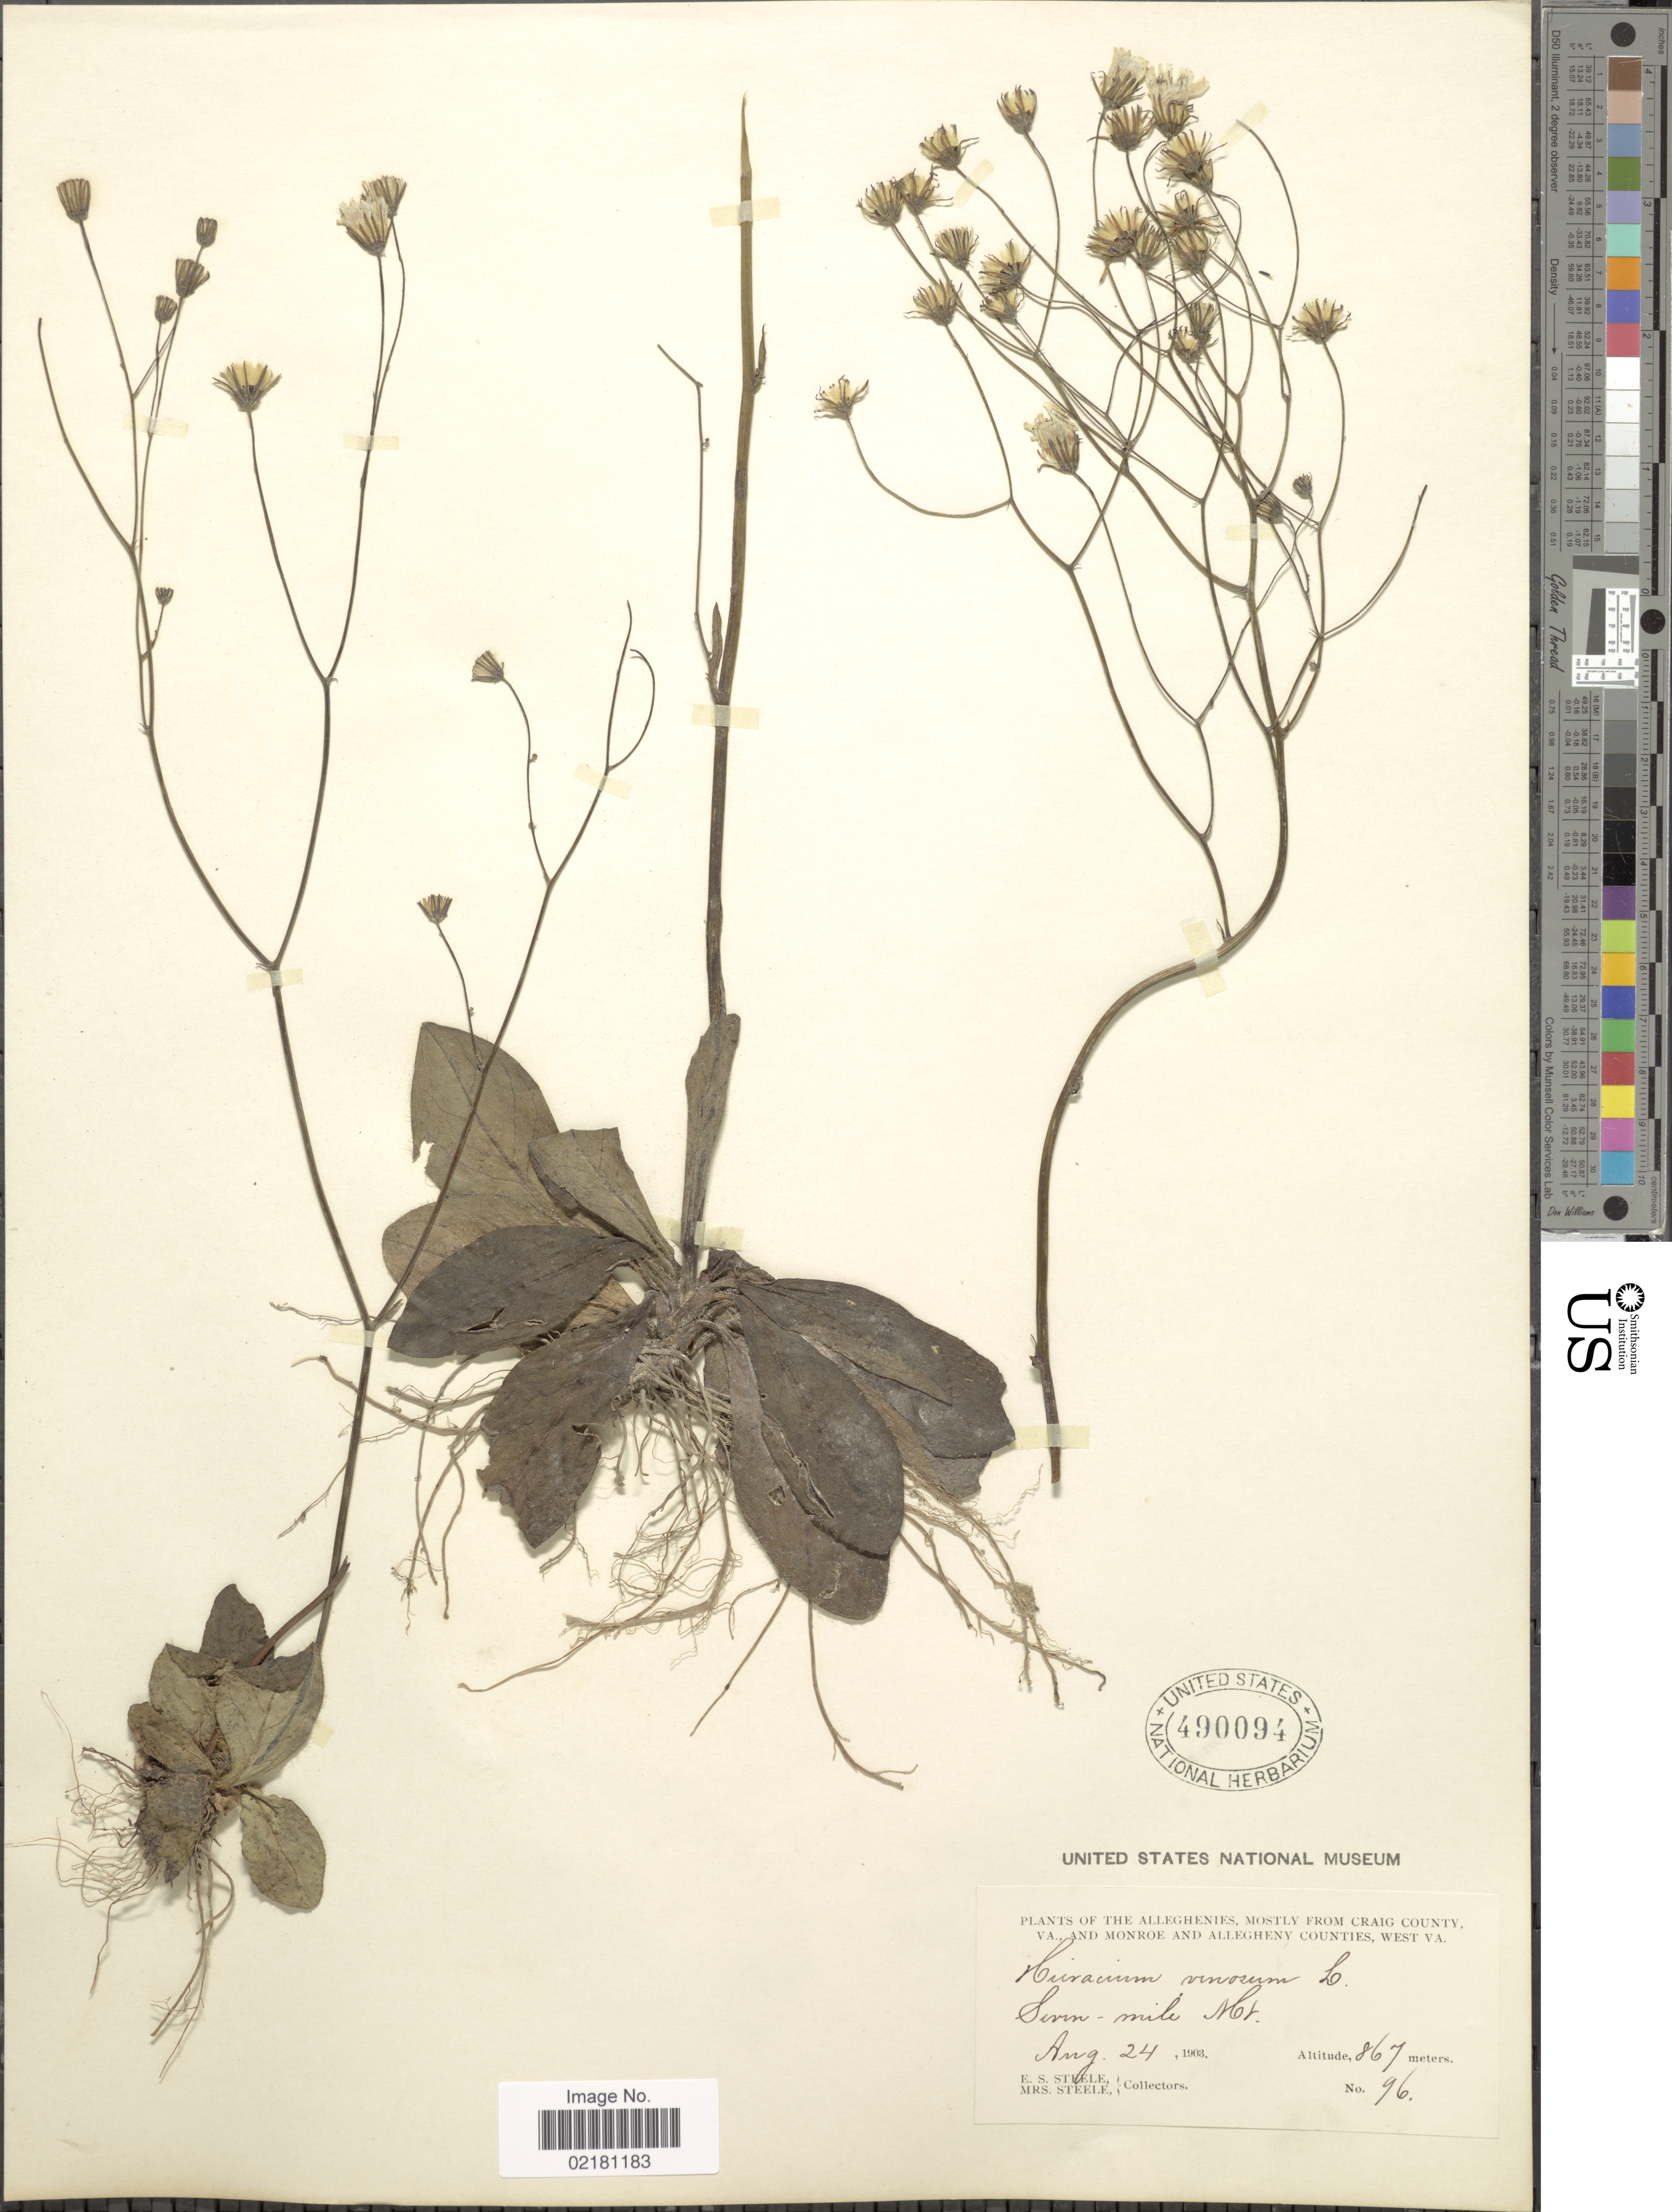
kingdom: Plantae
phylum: Tracheophyta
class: Magnoliopsida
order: Asterales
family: Asteraceae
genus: Hieracium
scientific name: Hieracium venosum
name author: L.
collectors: E. Steele & Mrs. E. S. Steele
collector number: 96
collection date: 1903-08-24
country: United States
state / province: West Virginia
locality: Alleghenies, mostly from Craig County, Va., and Monroe and Allegheny Counties, West Va. Seven-mile Mt.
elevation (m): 867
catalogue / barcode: US 490094